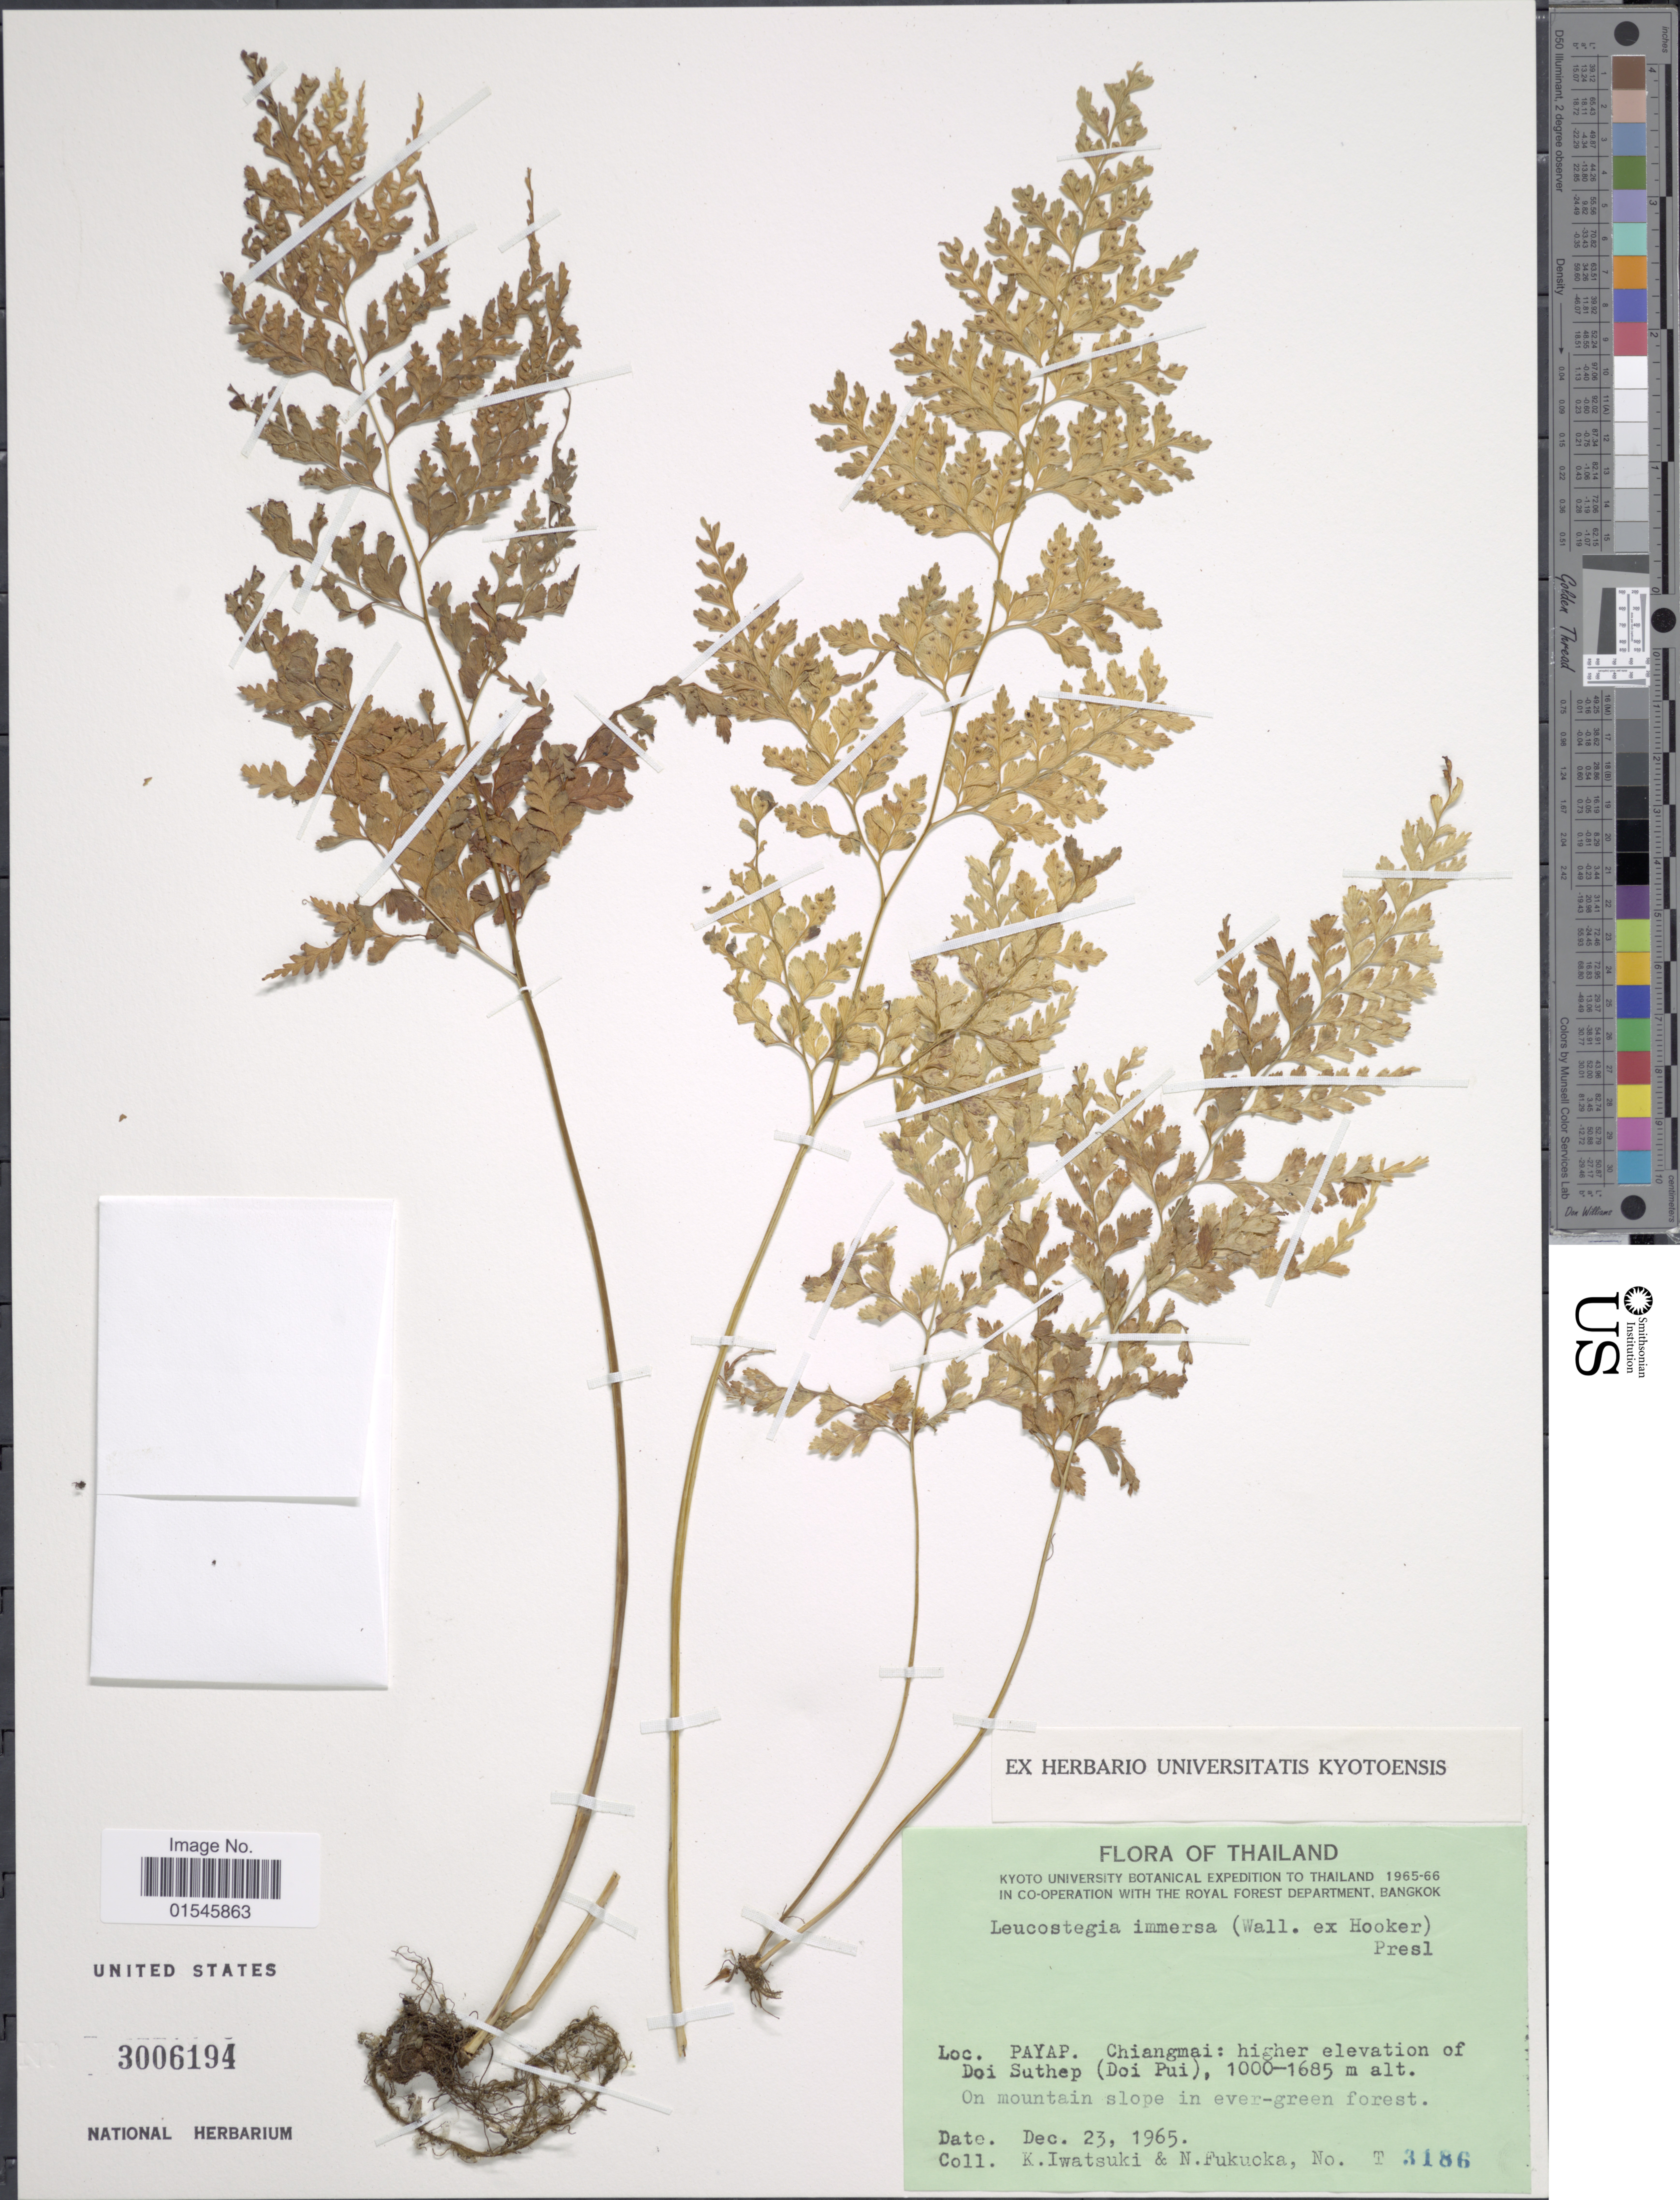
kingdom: Plantae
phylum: Tracheophyta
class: Polypodiopsida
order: Polypodiales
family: Hypodematiaceae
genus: Leucostegia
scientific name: Leucostegia truncata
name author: (D. Don) Fraser-Jenk.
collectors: K. Iwatsuki & N. Fukuoka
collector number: T 3186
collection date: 1965-12-23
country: Thailand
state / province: Chiang Mai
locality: Payap. Chiangmai: higher elevation of Doi Suthep (Doi Pui)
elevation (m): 1000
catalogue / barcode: US 3006194